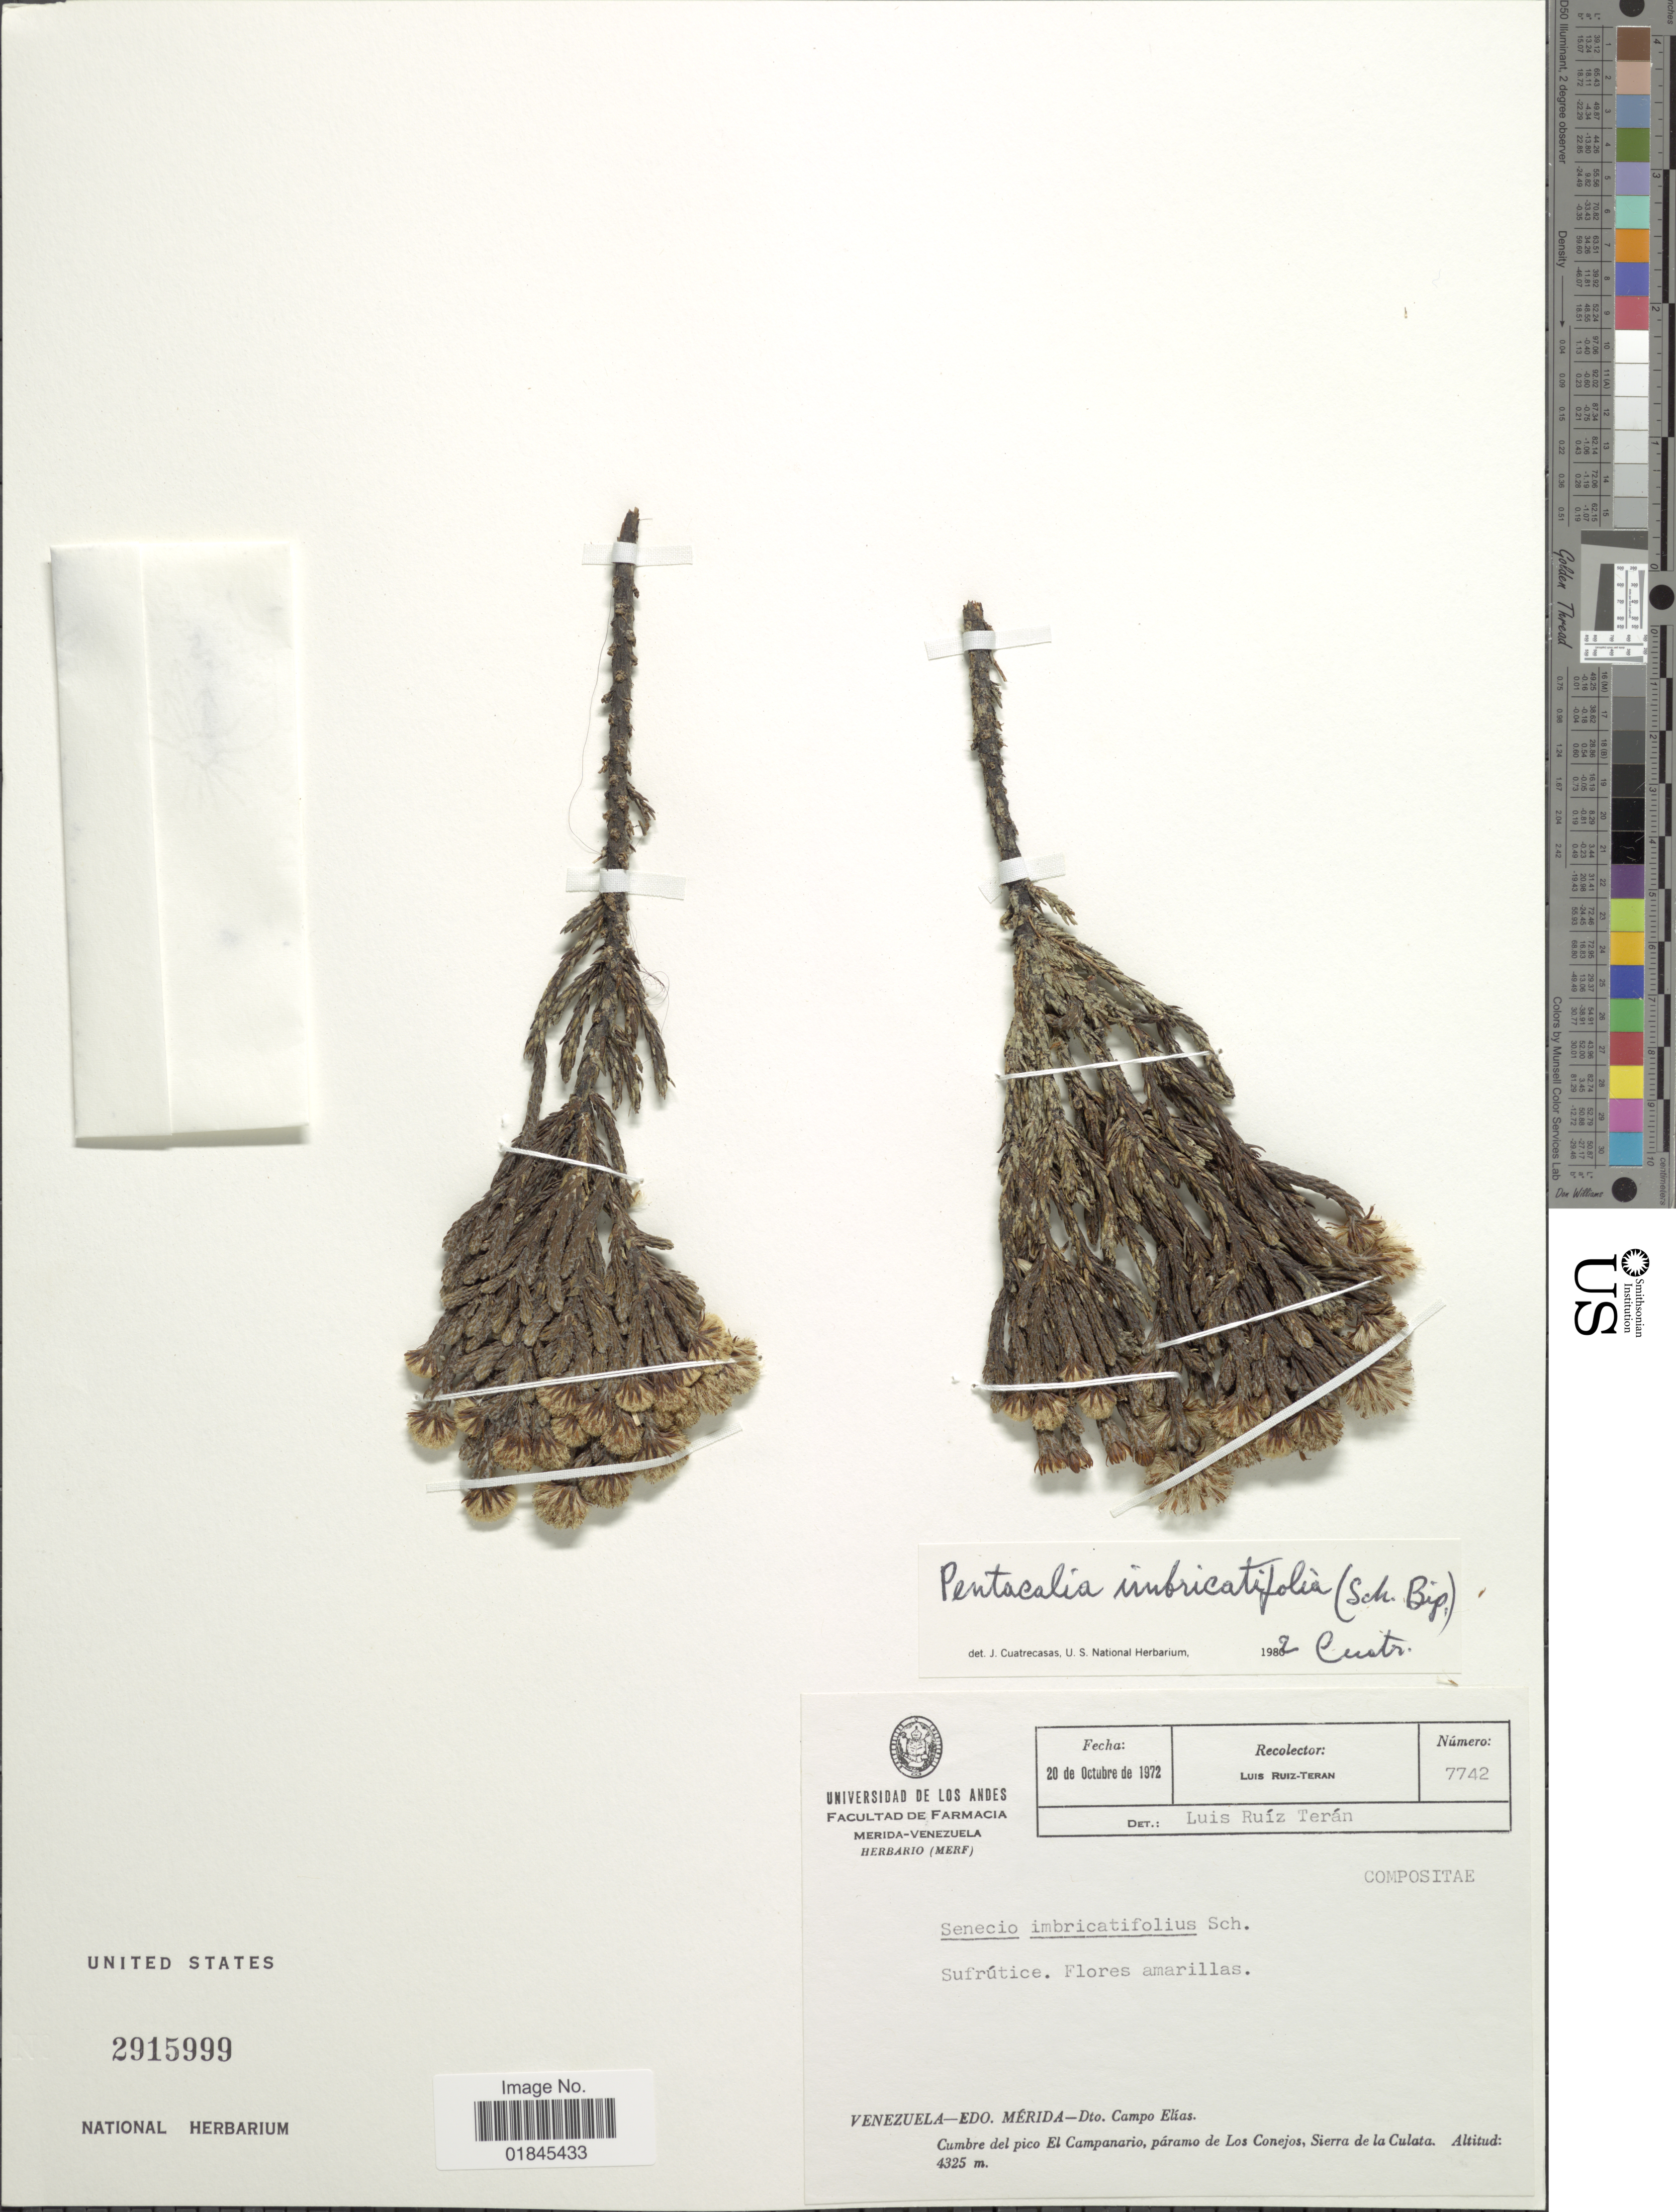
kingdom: Plantae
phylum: Tracheophyta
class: Magnoliopsida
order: Asterales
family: Asteraceae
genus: Pentacalia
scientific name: Pentacalia imbricatifolia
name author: (Sch. Bip. ex Wedd.) Cuatrec.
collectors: L. E. Ruíz-Terán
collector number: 7742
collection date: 1972-10-20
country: Venezuela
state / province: Mérida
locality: Venezuela - Edo. Mérida - Dto. Campo Elías. Cumbre del pico El Campanario, páramo de Los Conejos, Sierra de la Culata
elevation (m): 4325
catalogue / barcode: US 2915999